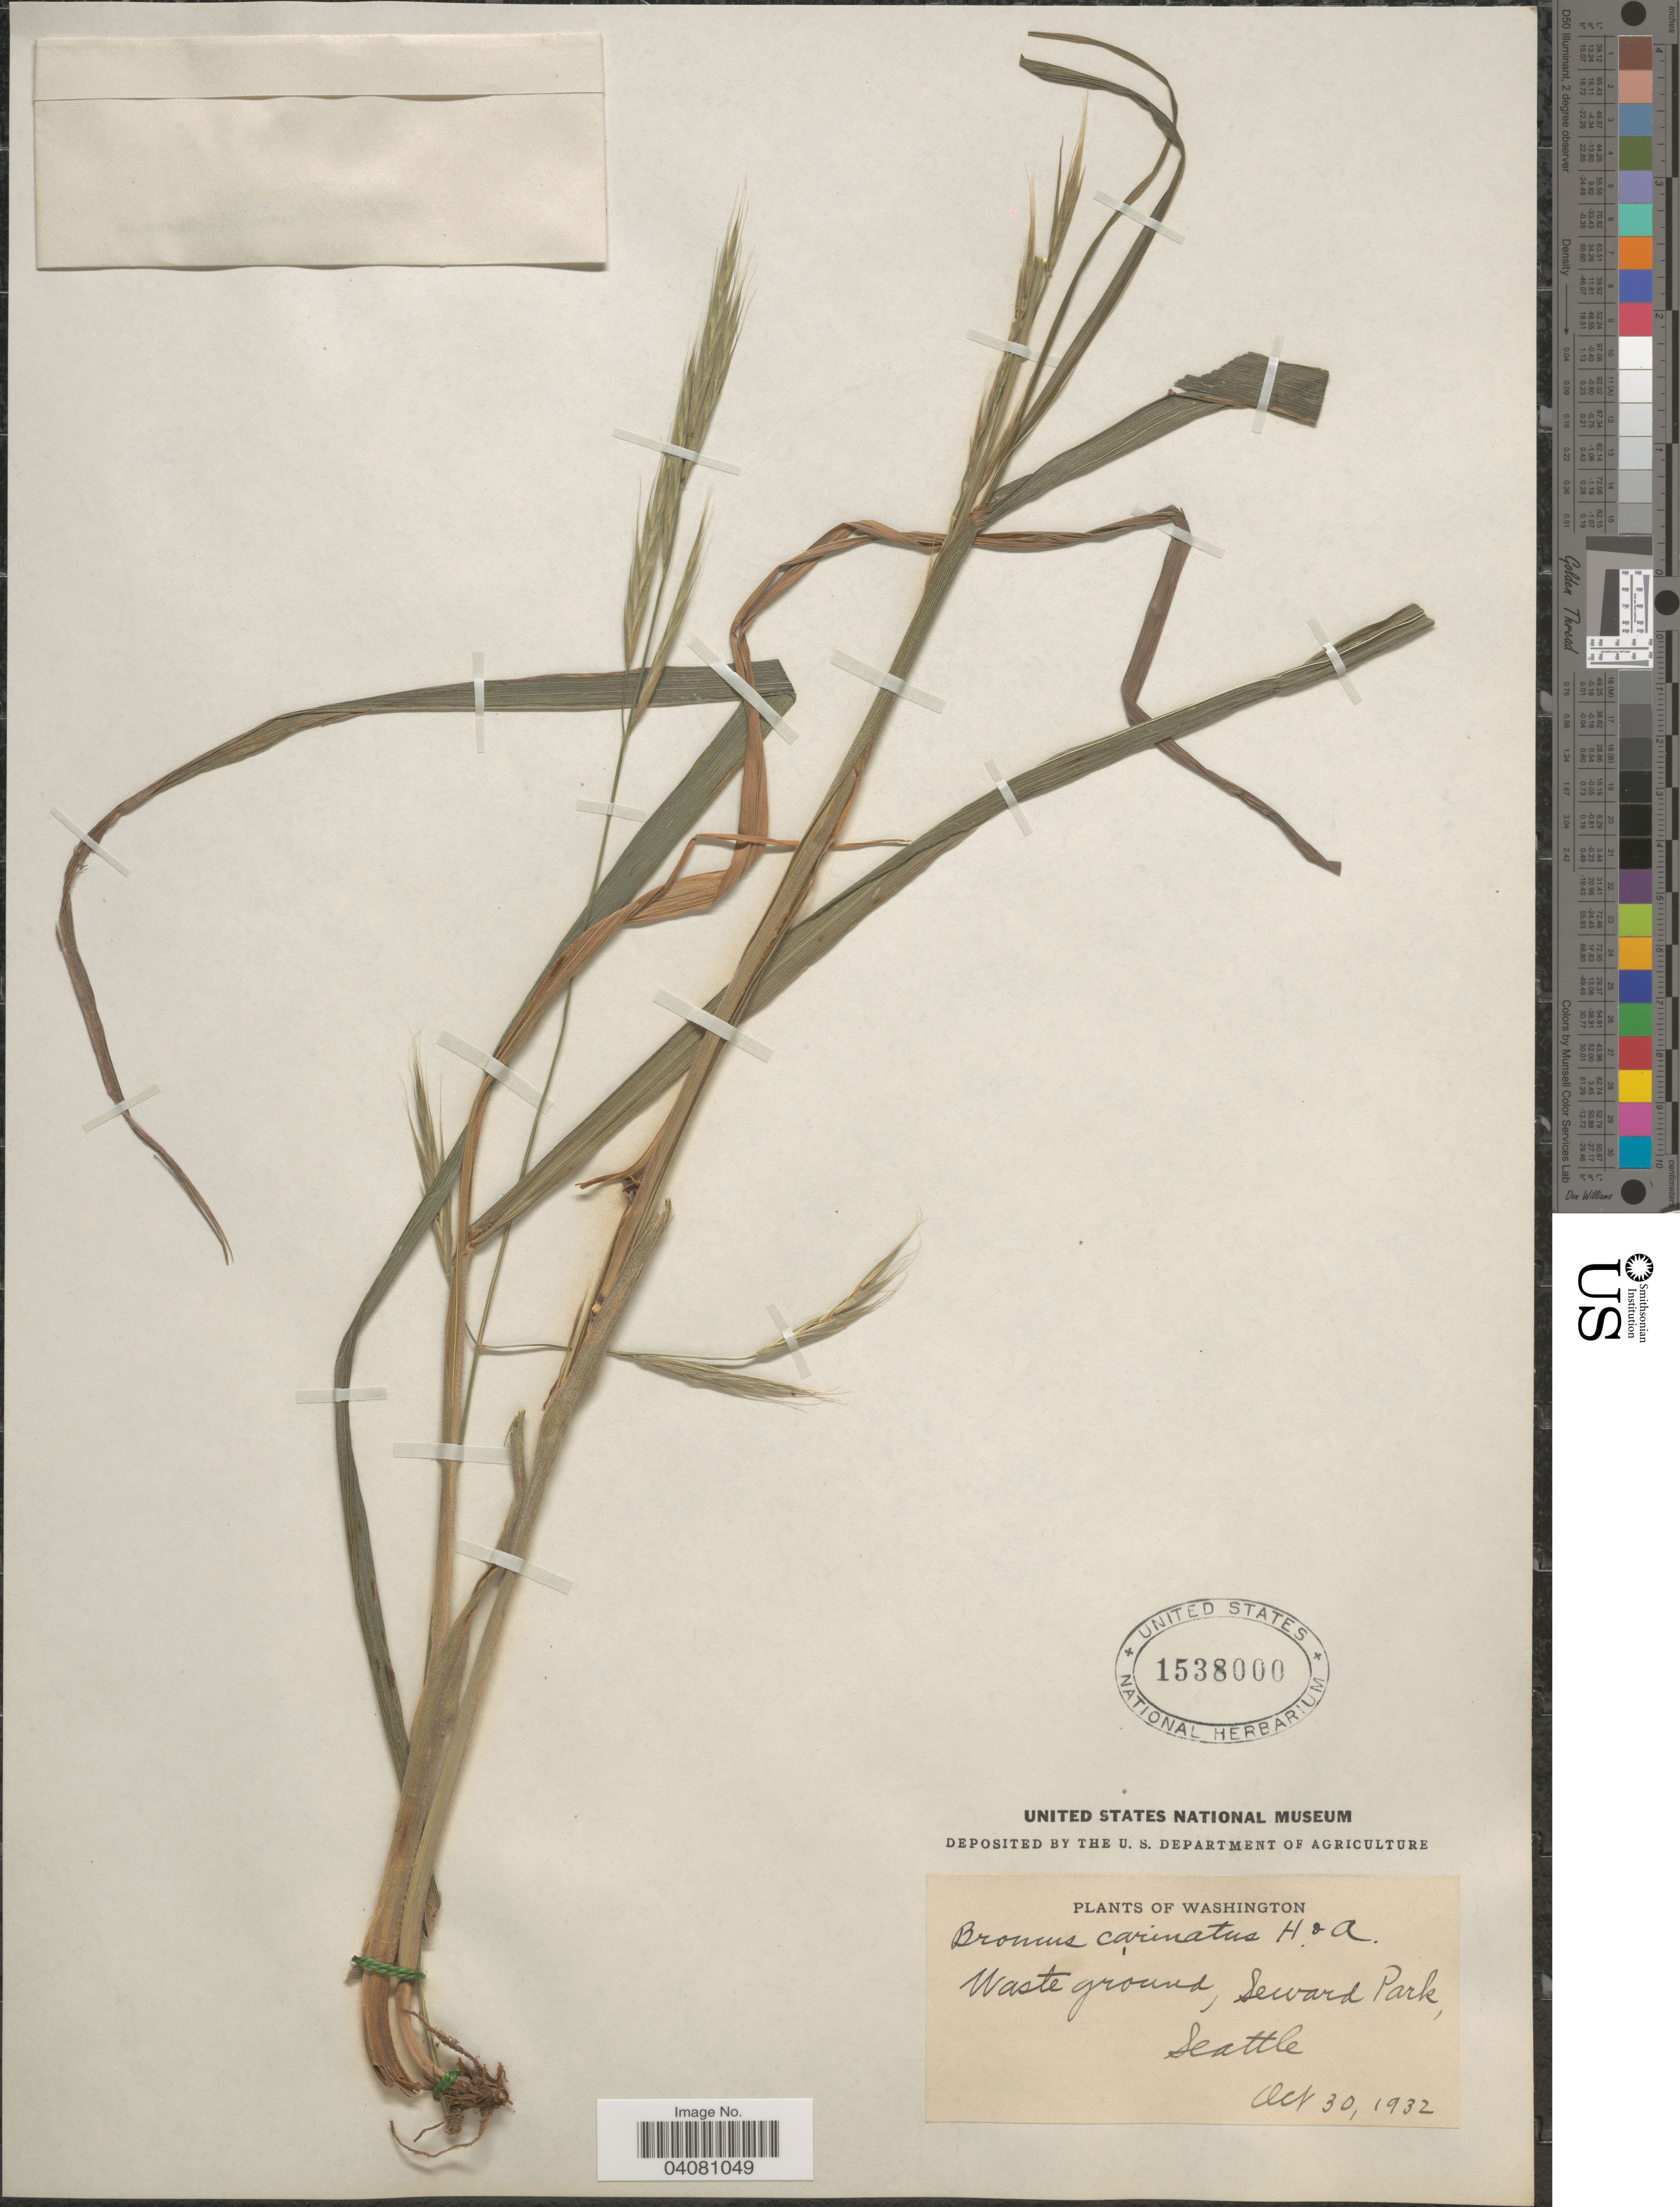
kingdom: Plantae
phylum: Tracheophyta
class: Liliopsida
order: Poales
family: Poaceae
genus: Bromus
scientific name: Bromus carinatus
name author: Hook. & Arn.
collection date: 1932-10-30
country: United States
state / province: Washington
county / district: King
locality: Waste ground, Seward Park, Seattle.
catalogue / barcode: US 1538000